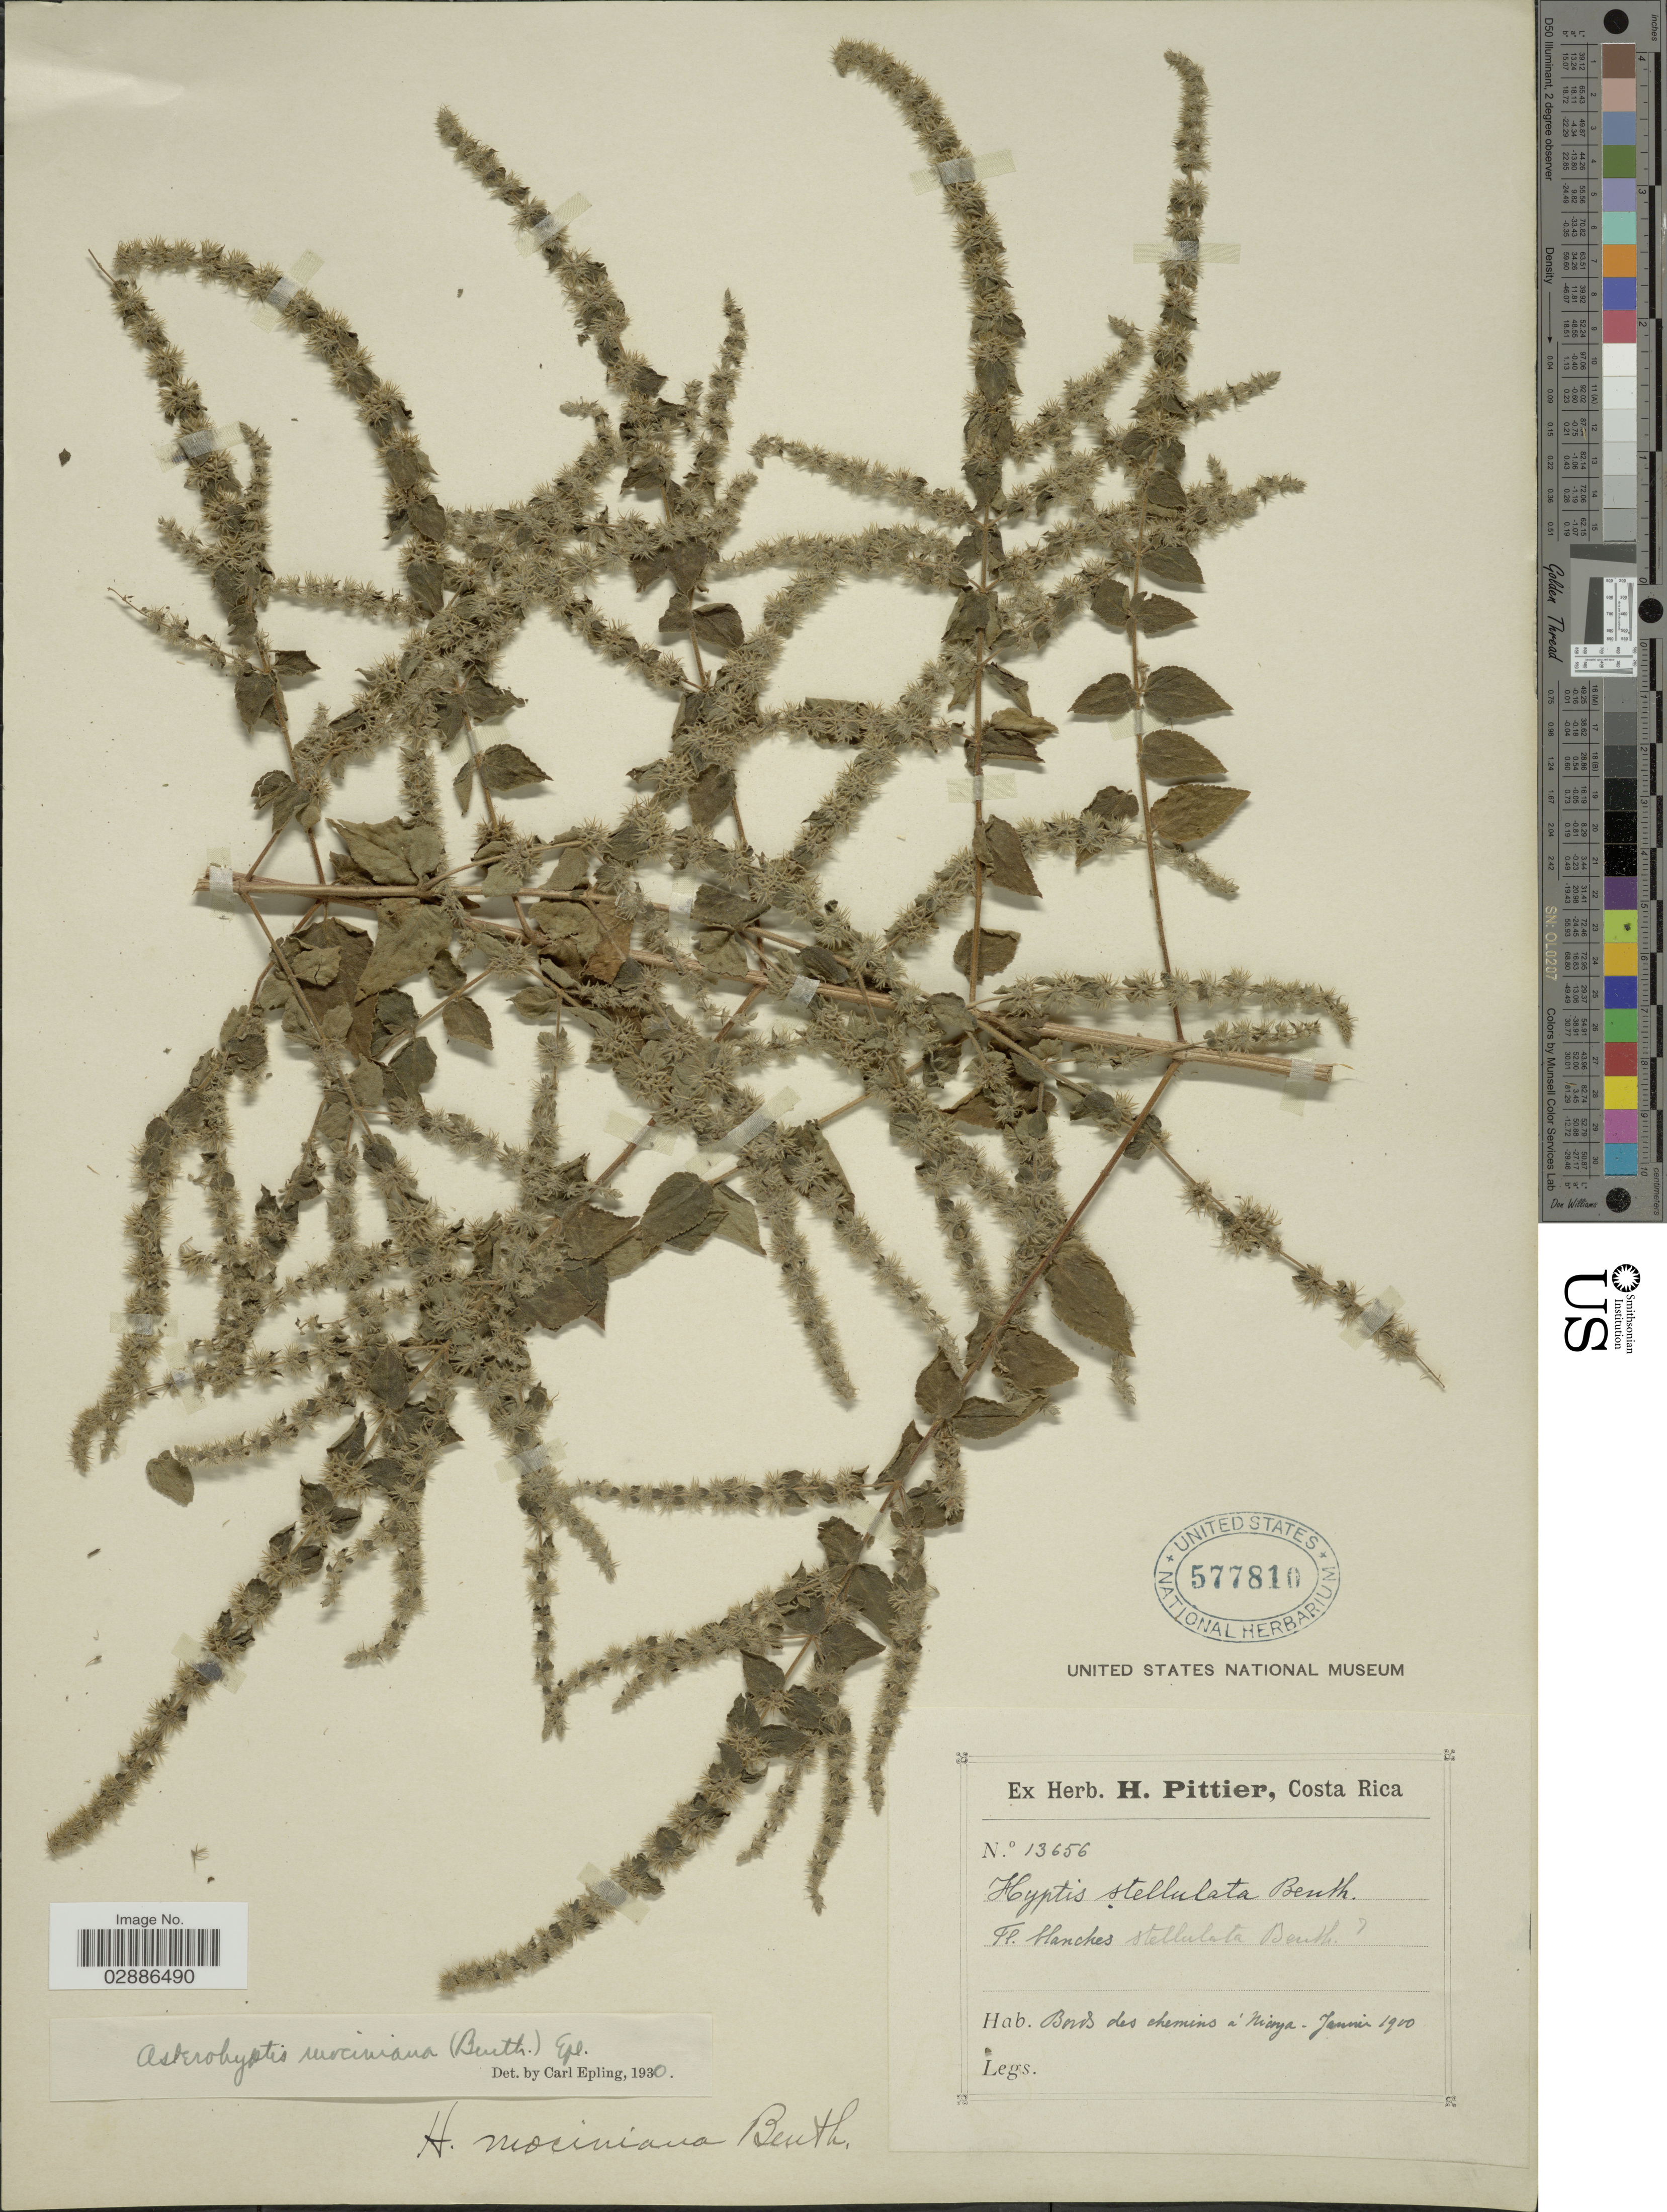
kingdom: Plantae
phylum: Tracheophyta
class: Magnoliopsida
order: Lamiales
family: Lamiaceae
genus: Asterohyptis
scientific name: Asterohyptis mociniana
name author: (Benth.) Epling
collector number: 13656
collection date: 1900-01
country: Costa Rica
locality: Bords des chemins á Nicoya.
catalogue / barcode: US 577810